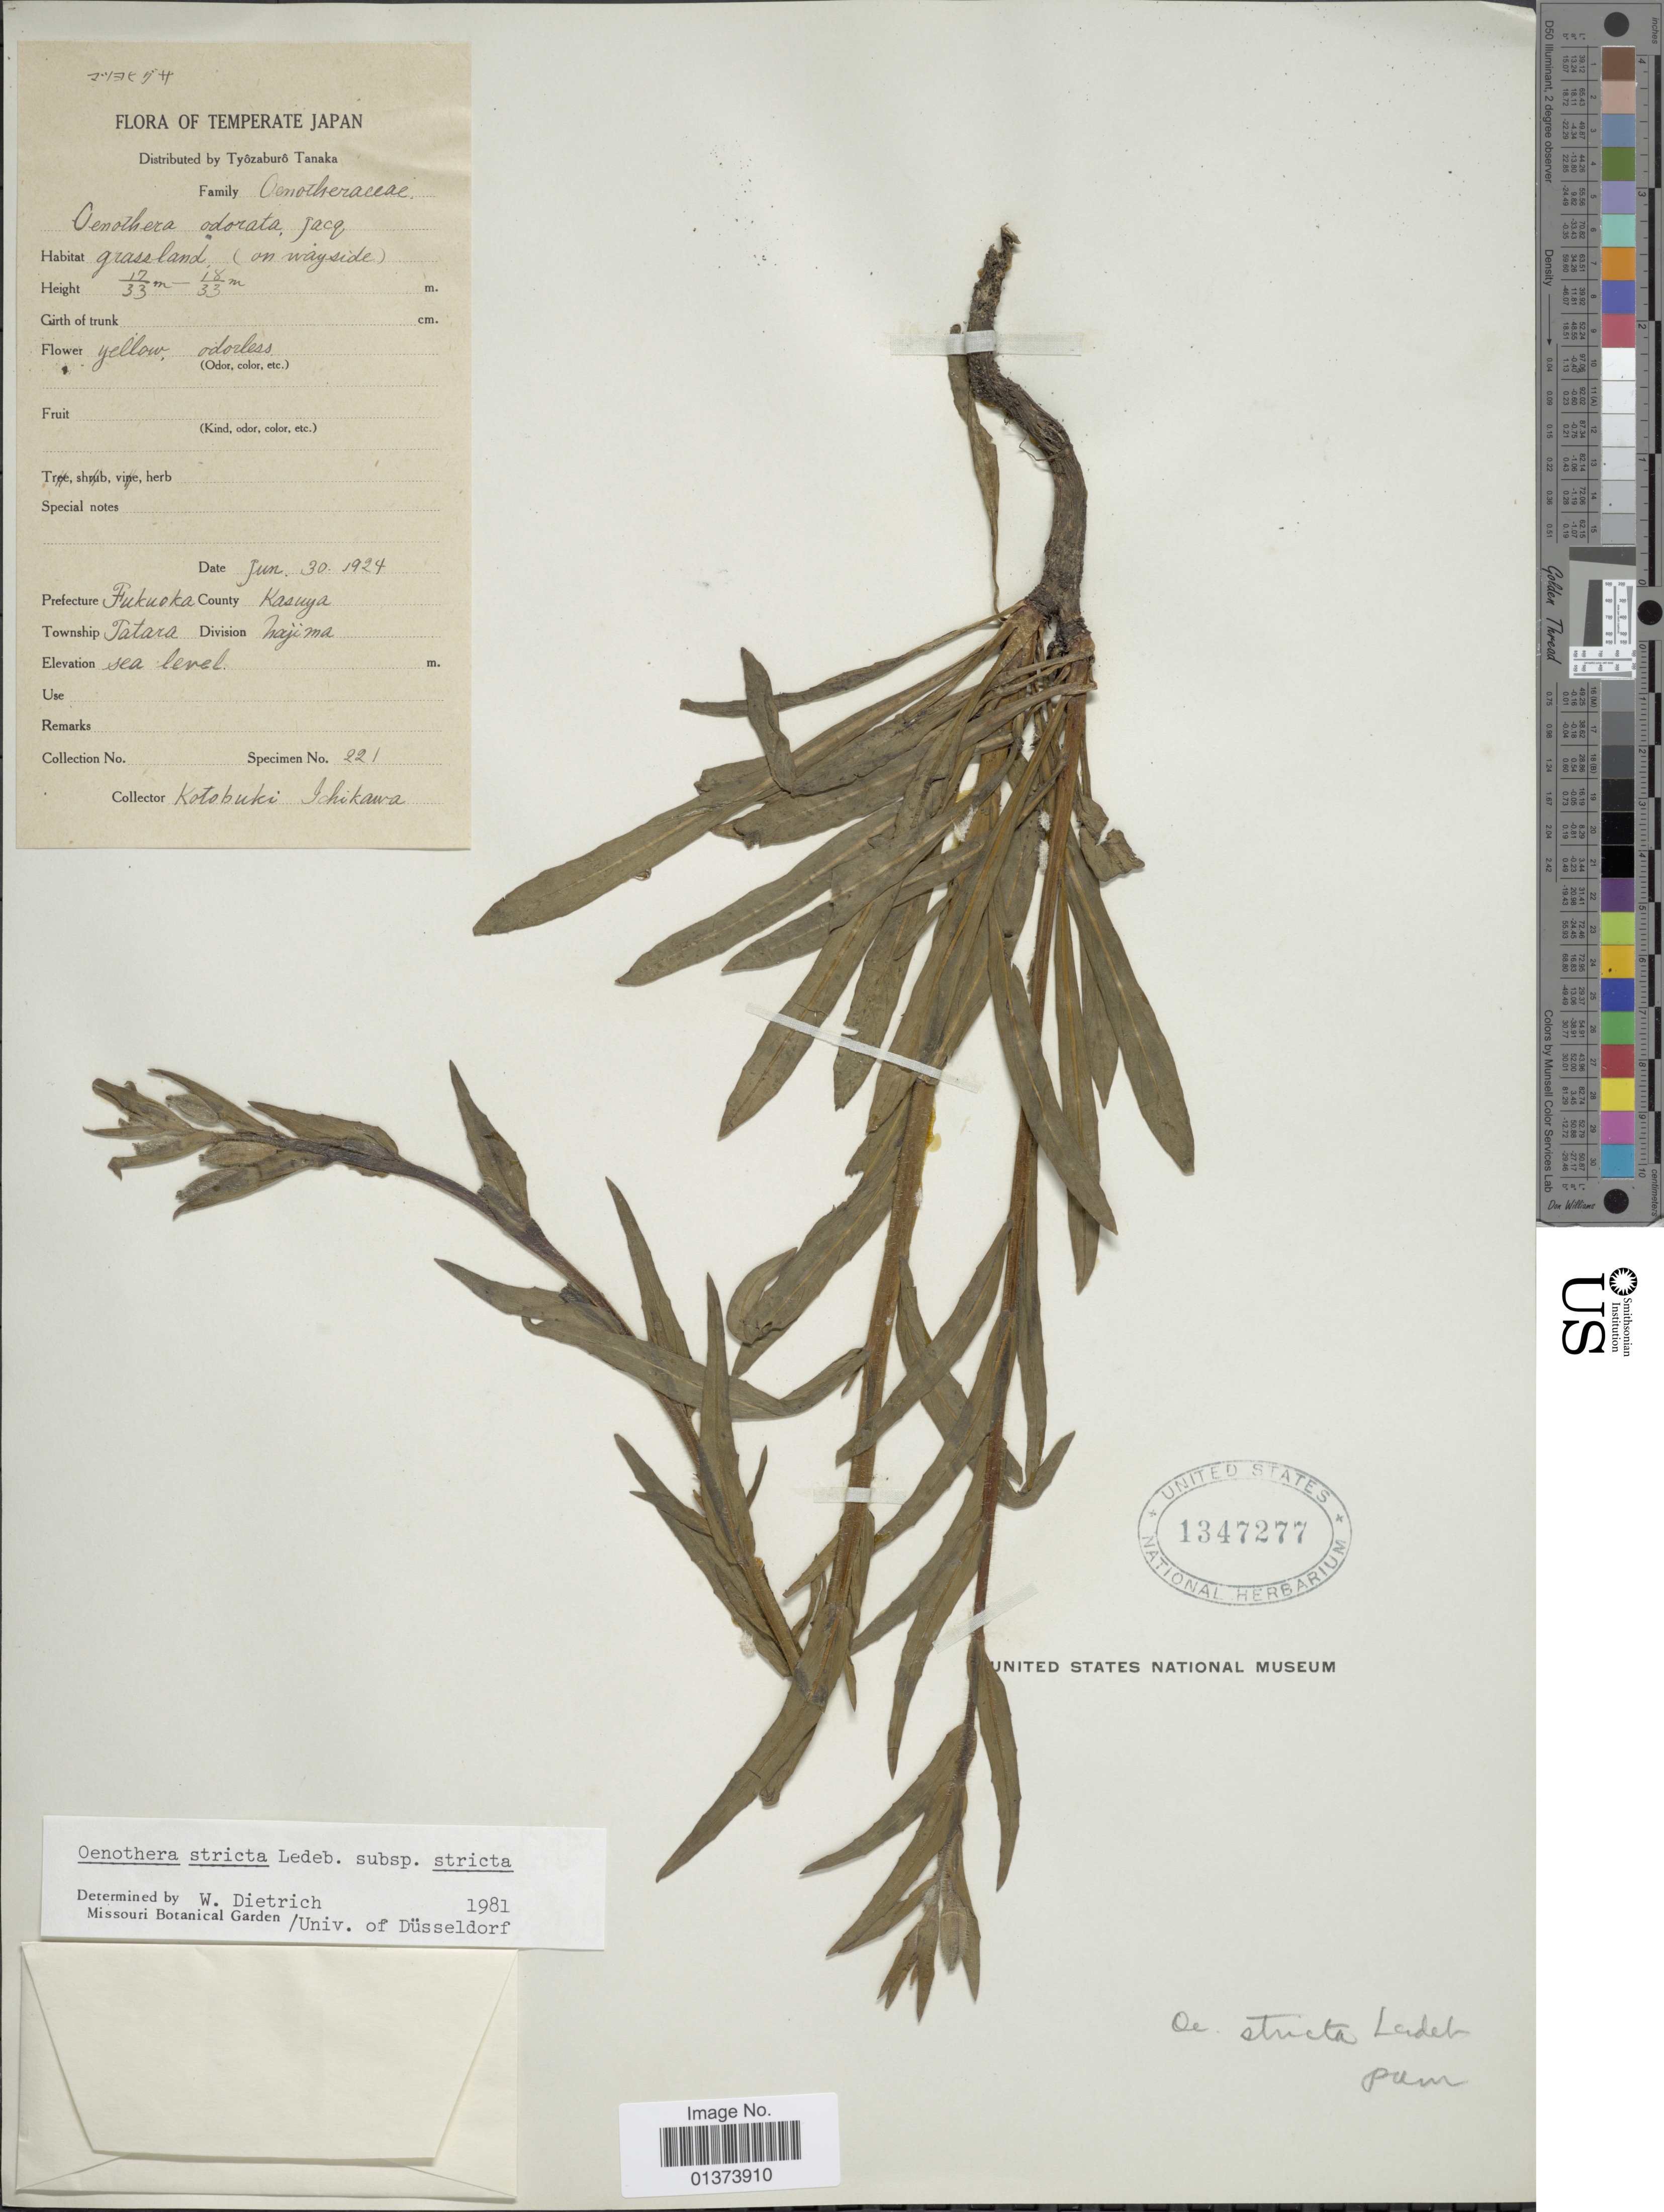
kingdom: Plantae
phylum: Tracheophyta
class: Magnoliopsida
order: Myrtales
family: Onagraceae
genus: Oenothera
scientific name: Oenothera stricta subsp. stricta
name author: Ledeb. ex Link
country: Japan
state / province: Hukuoka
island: Kyushu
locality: Fukuoka Prefecture, Kasuya, Tatara, Najima.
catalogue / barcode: US 1347277